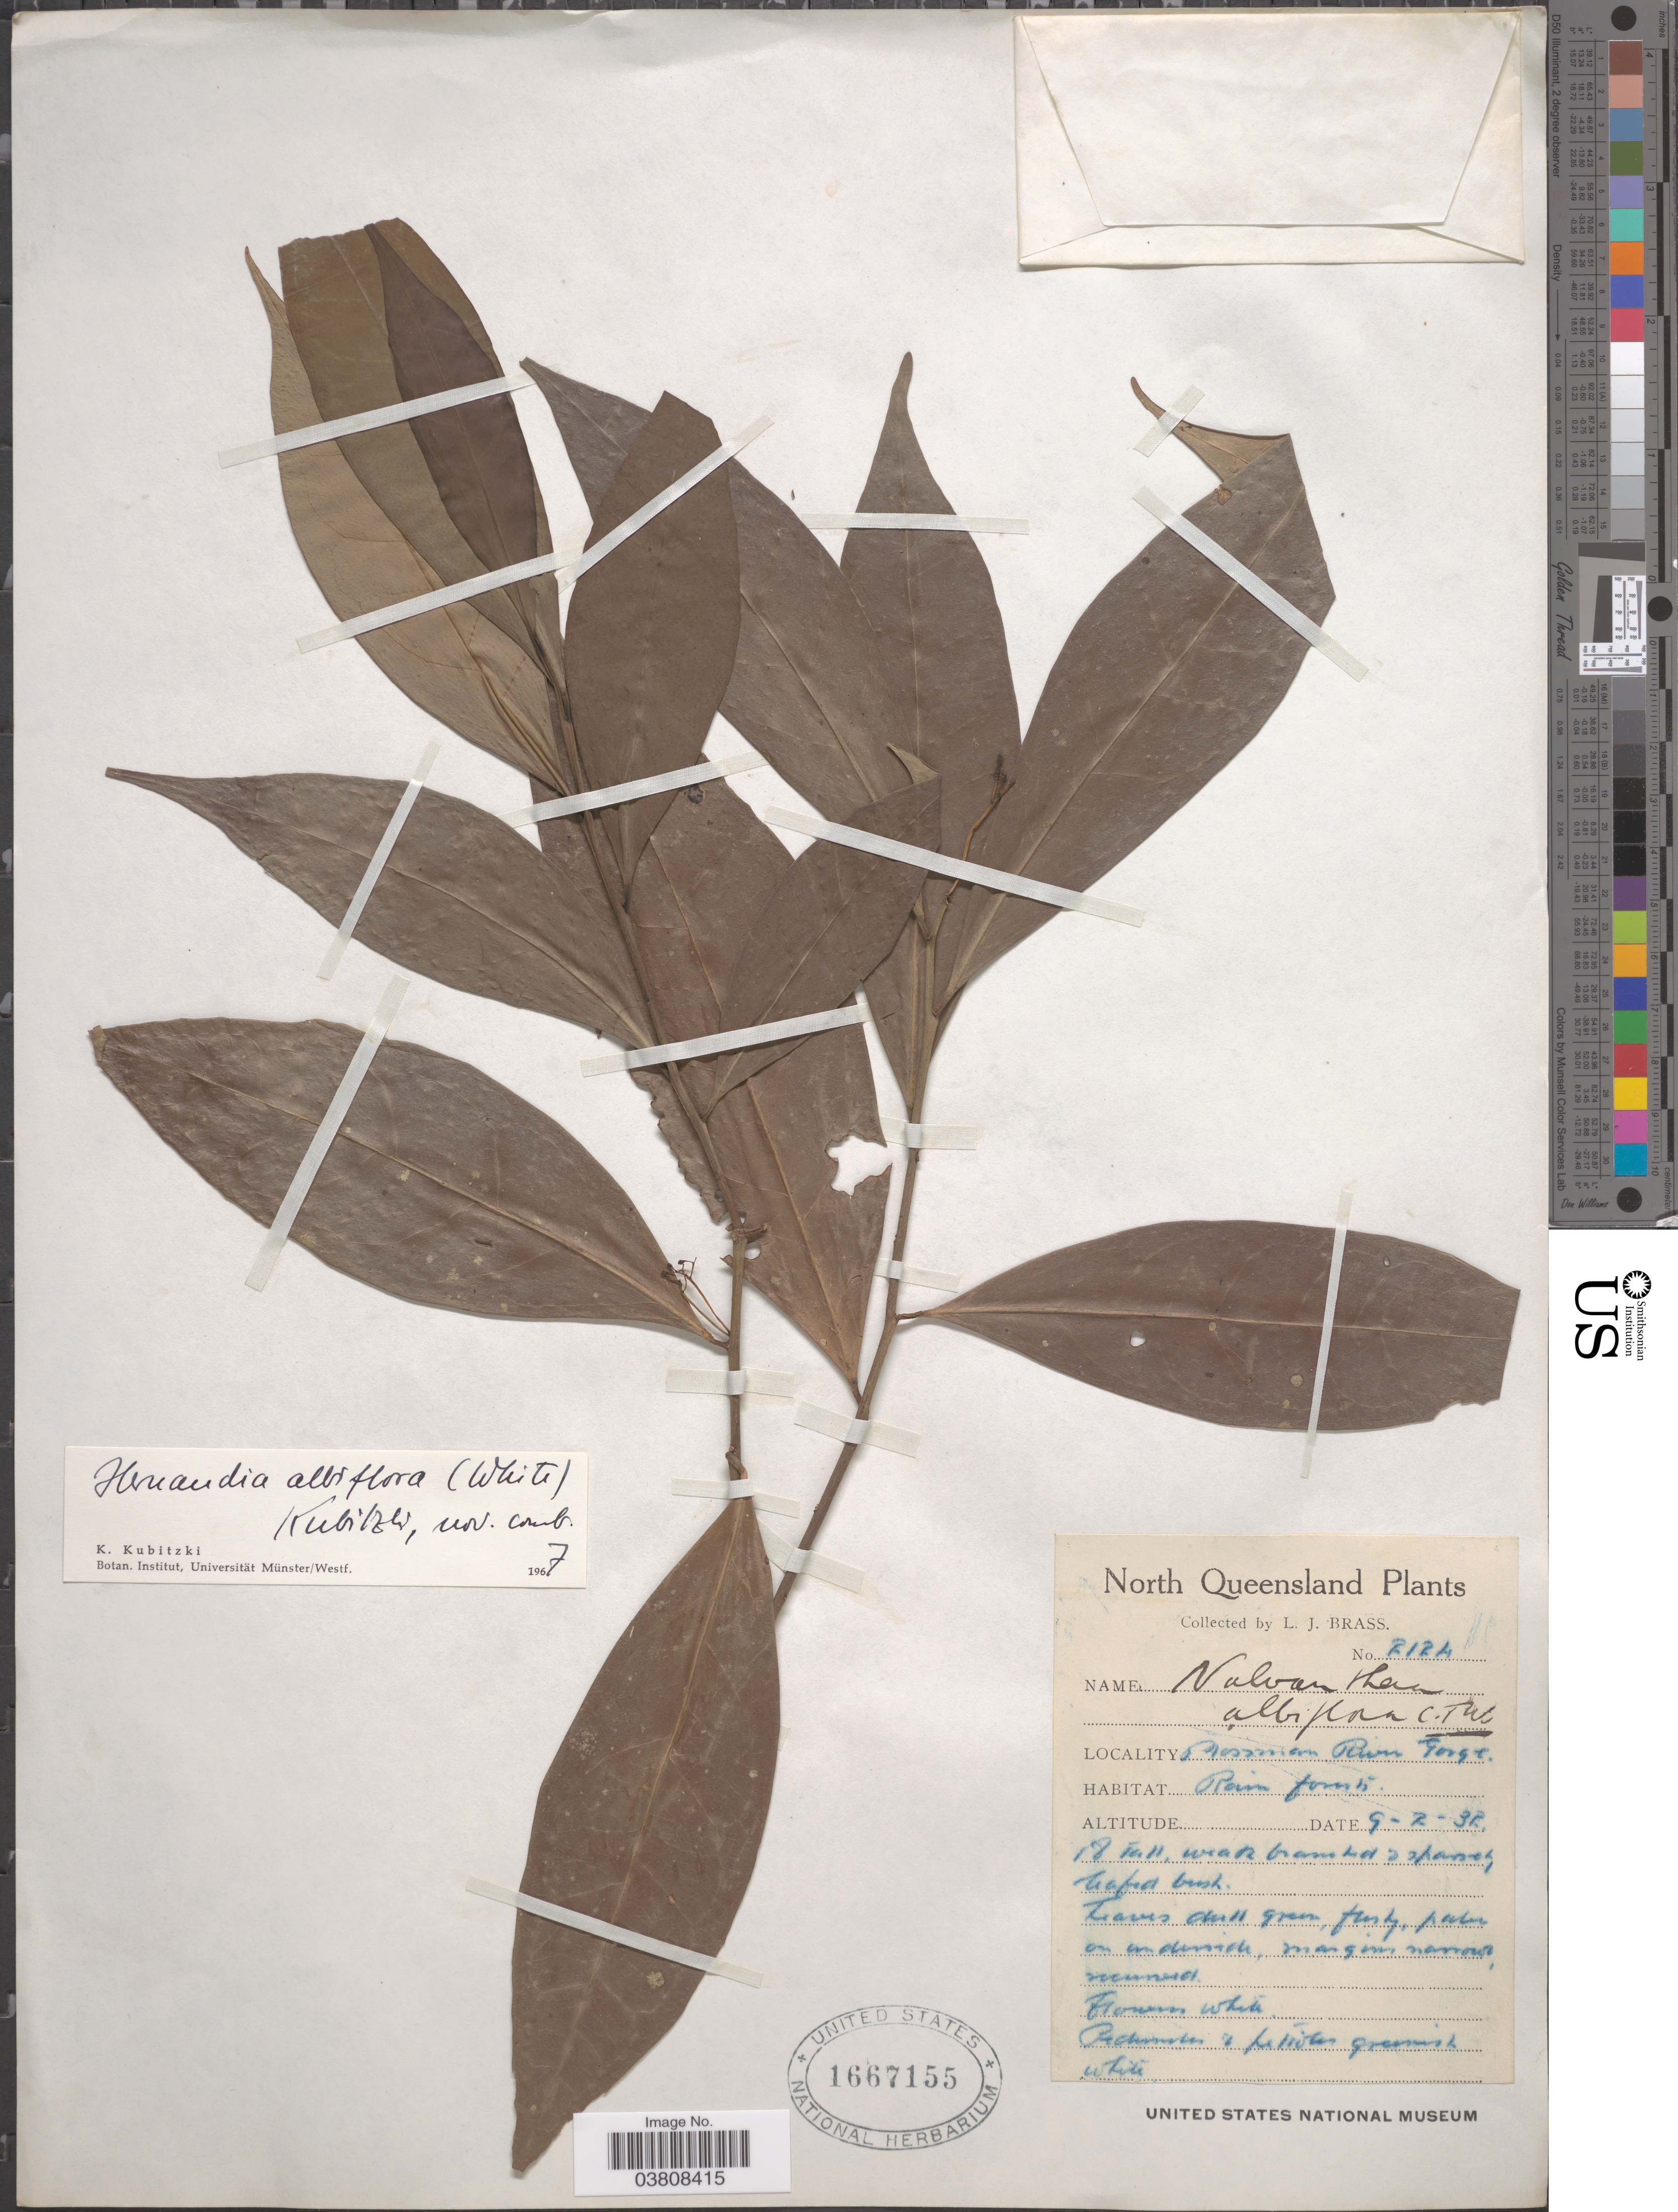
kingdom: Plantae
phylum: Tracheophyta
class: Magnoliopsida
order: Laurales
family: Hernandiaceae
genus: Hernandia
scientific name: Hernandia albiflora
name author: (C.T. White) Kubitzki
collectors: L. J. Brass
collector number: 2124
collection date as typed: Transcribed d/m/y: 9/2/32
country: Australia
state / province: Queensland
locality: North Queensland. Mossman River Gorge.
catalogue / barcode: US 1667155